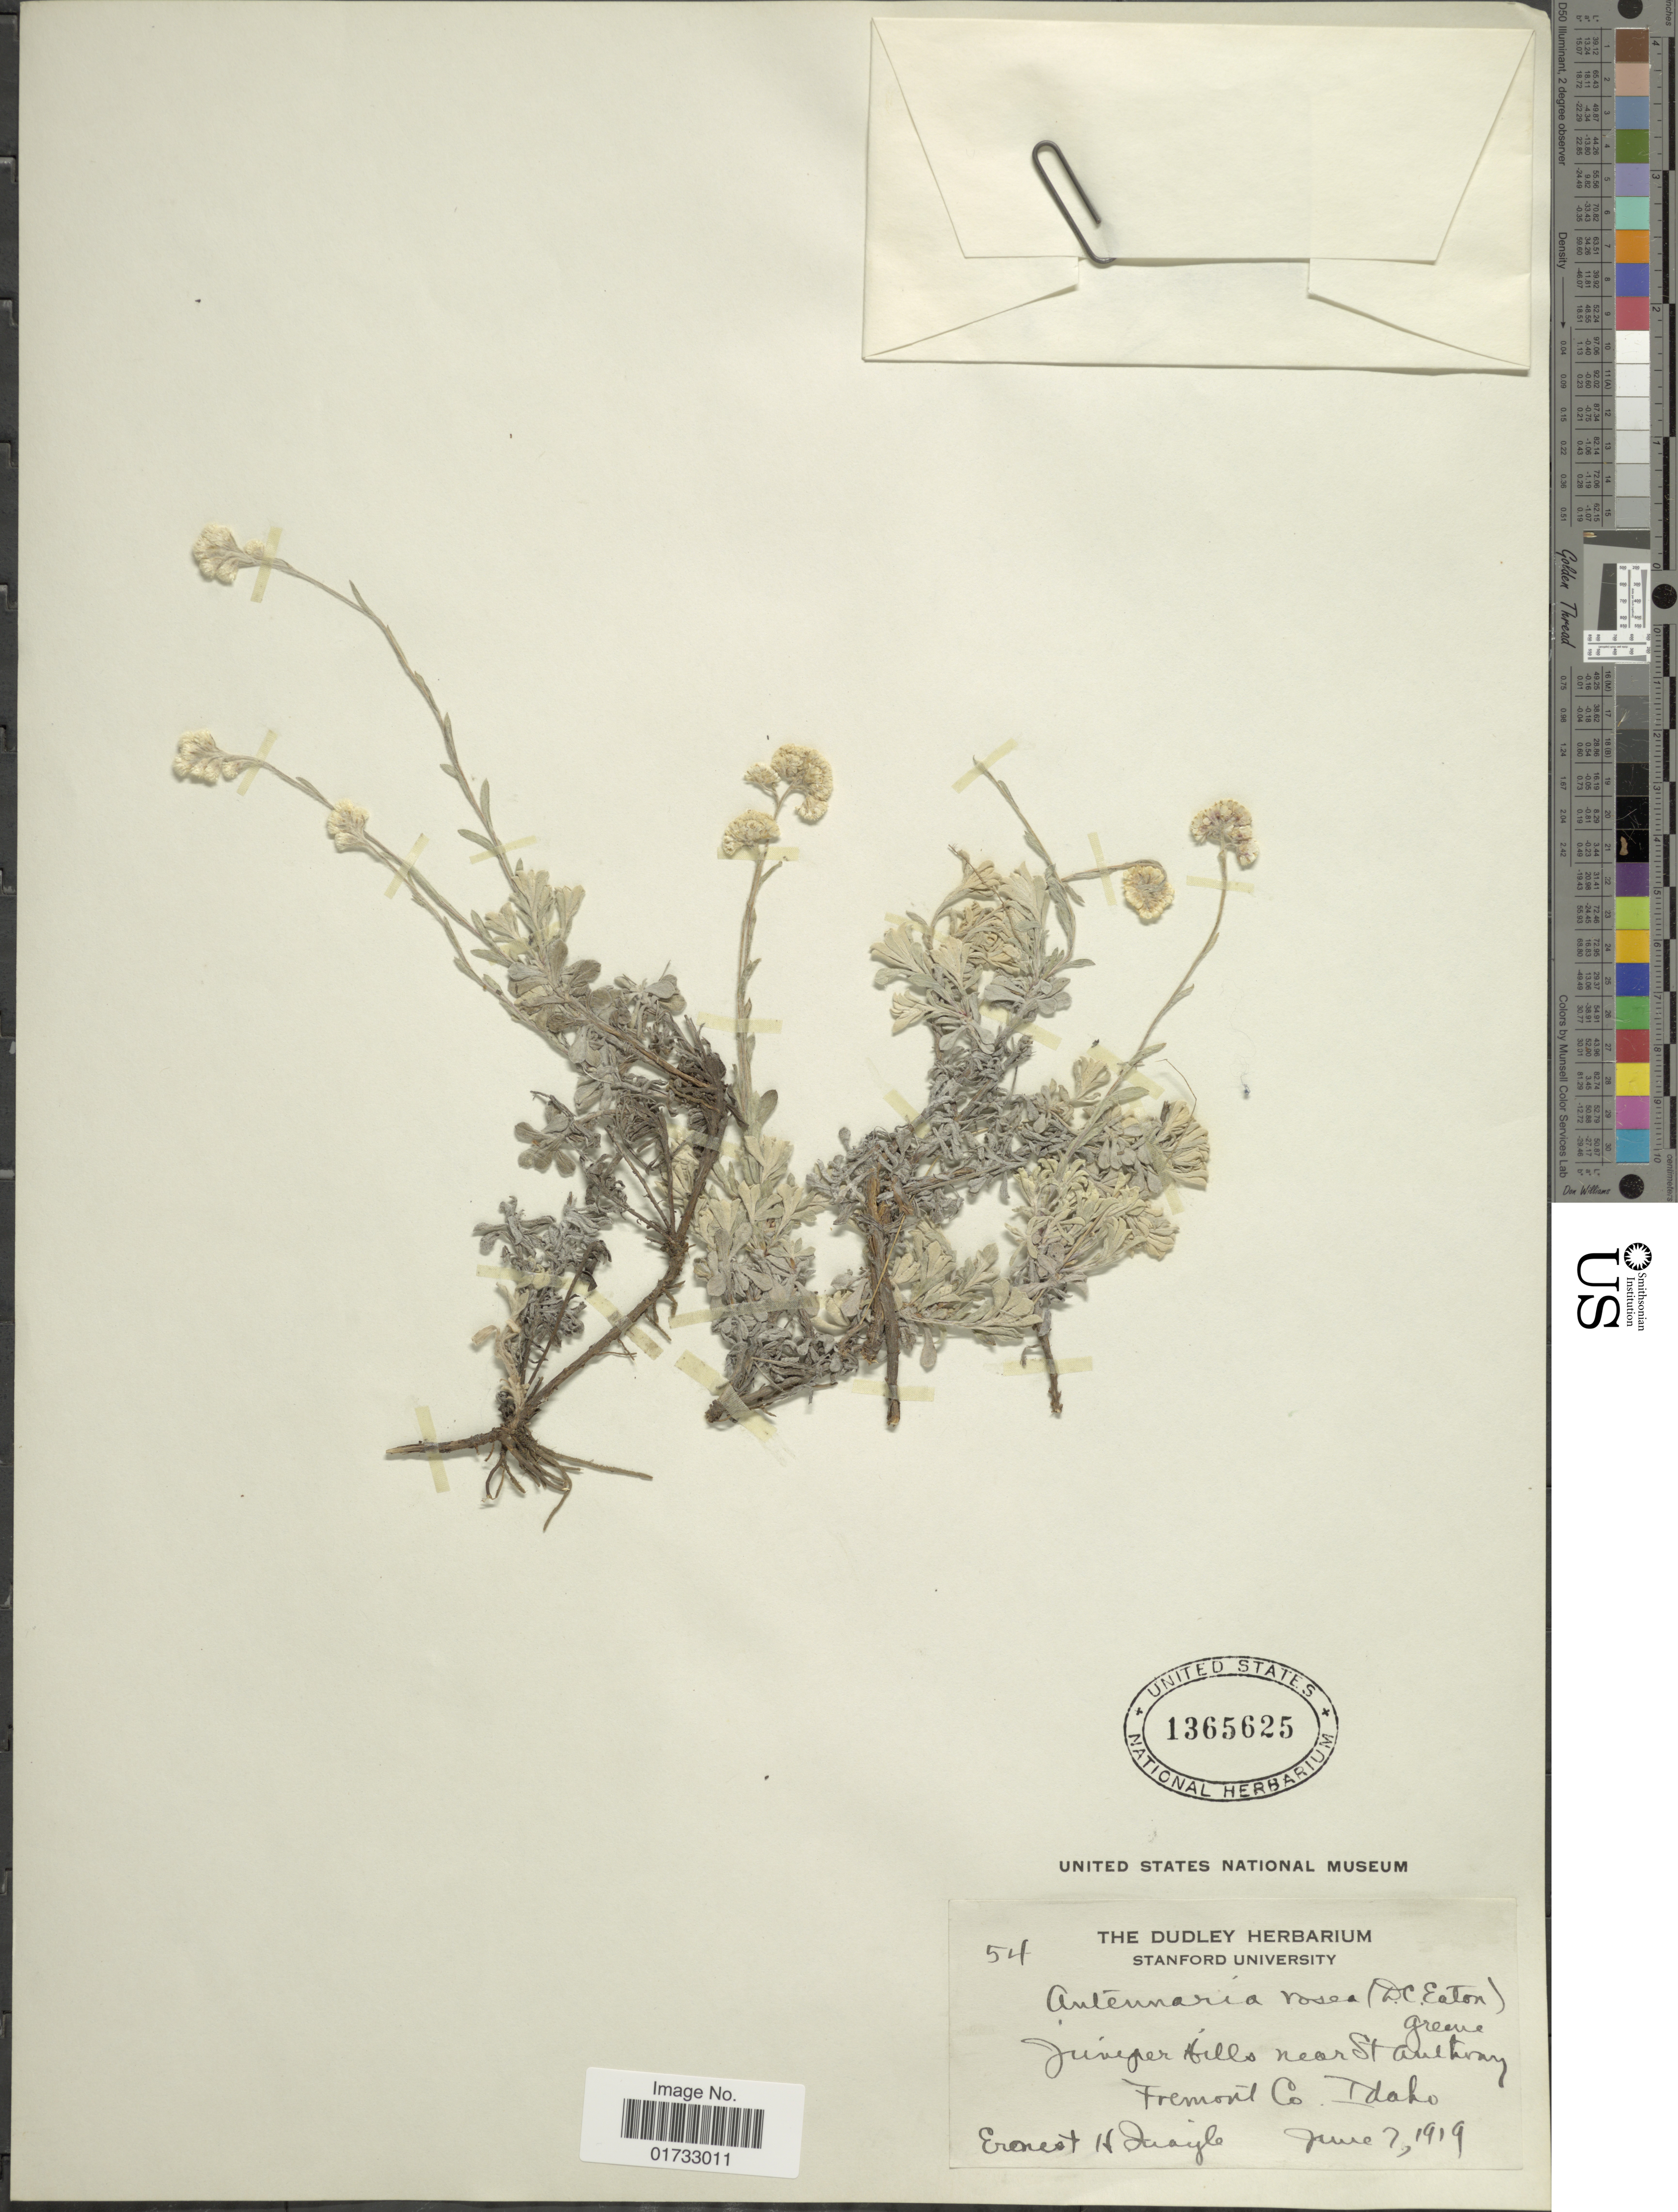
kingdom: Plantae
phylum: Tracheophyta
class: Magnoliopsida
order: Asterales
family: Asteraceae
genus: Antennaria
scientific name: Antennaria rosea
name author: Greene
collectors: E. Quayle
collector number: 54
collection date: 1919-06-07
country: United States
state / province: Idaho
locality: Juneper Hills, near St. Anthony, Fremont Co.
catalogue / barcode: US 1365625